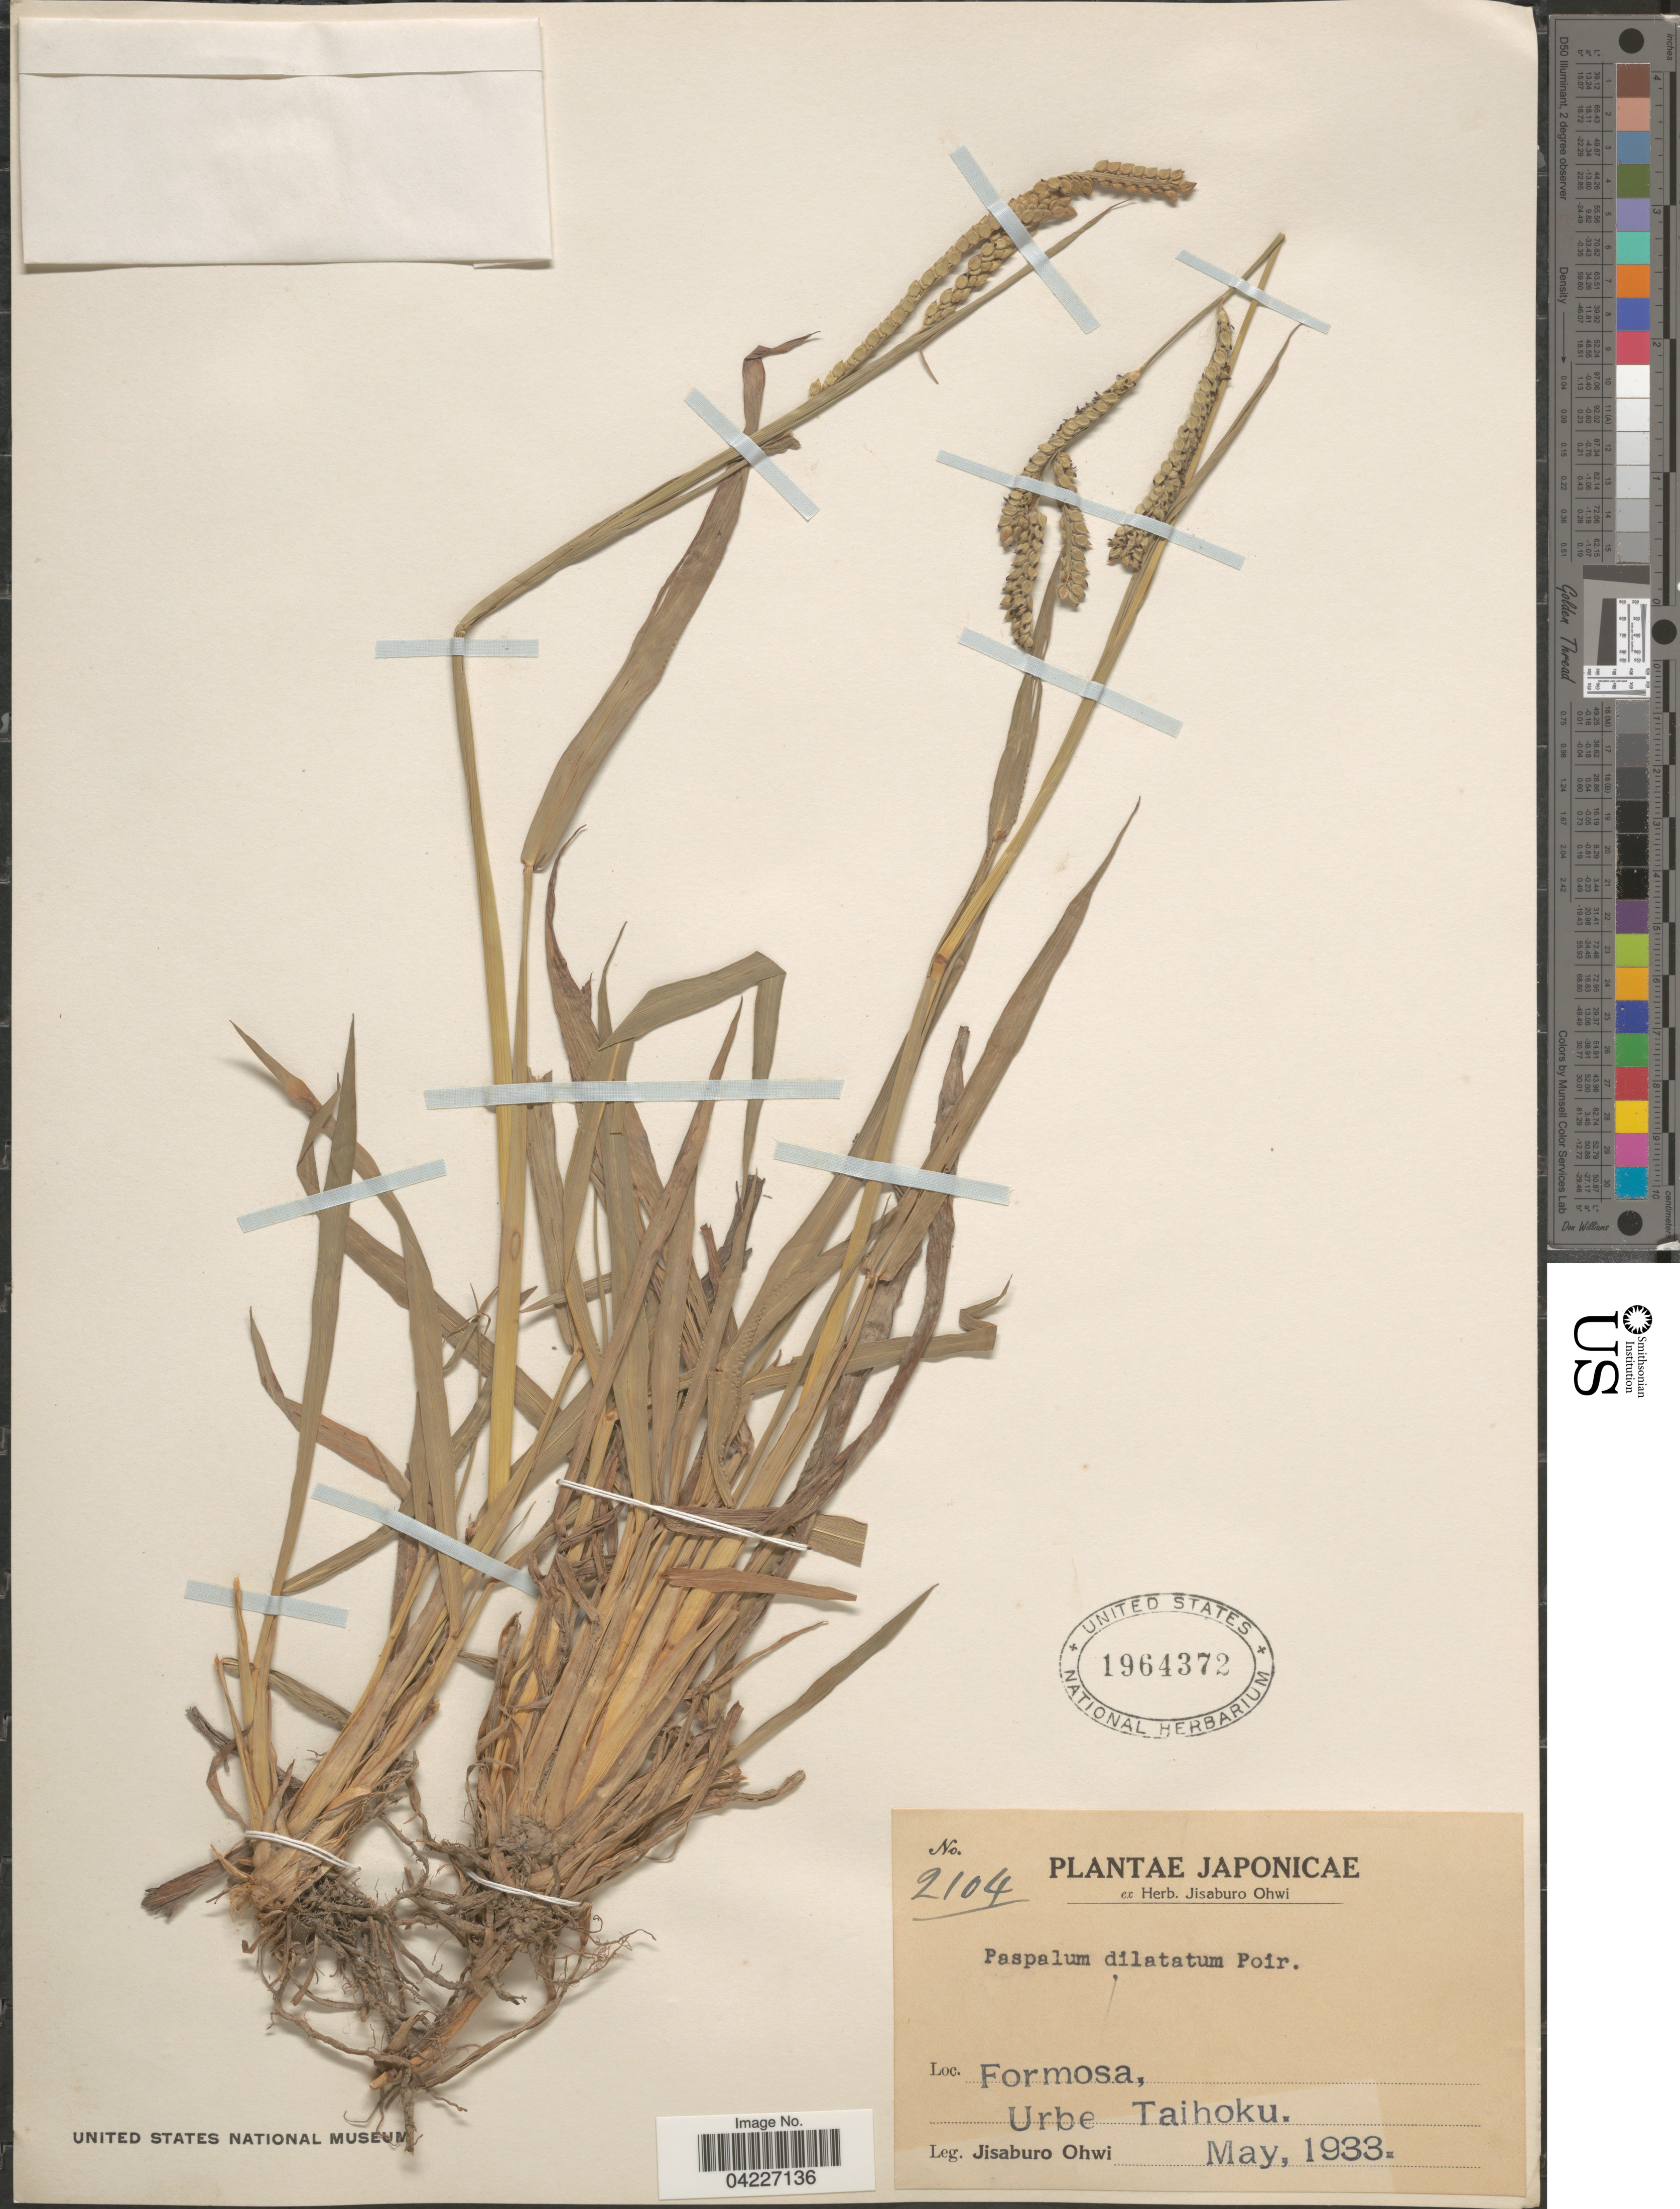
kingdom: Plantae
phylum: Tracheophyta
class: Liliopsida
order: Poales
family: Poaceae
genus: Paspalum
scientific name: Paspalum dilatatum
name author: Poir.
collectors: J. Ohwi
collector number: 2104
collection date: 1933-05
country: Japan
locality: Formosa, Urbe Taihoku.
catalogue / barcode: US 1964372